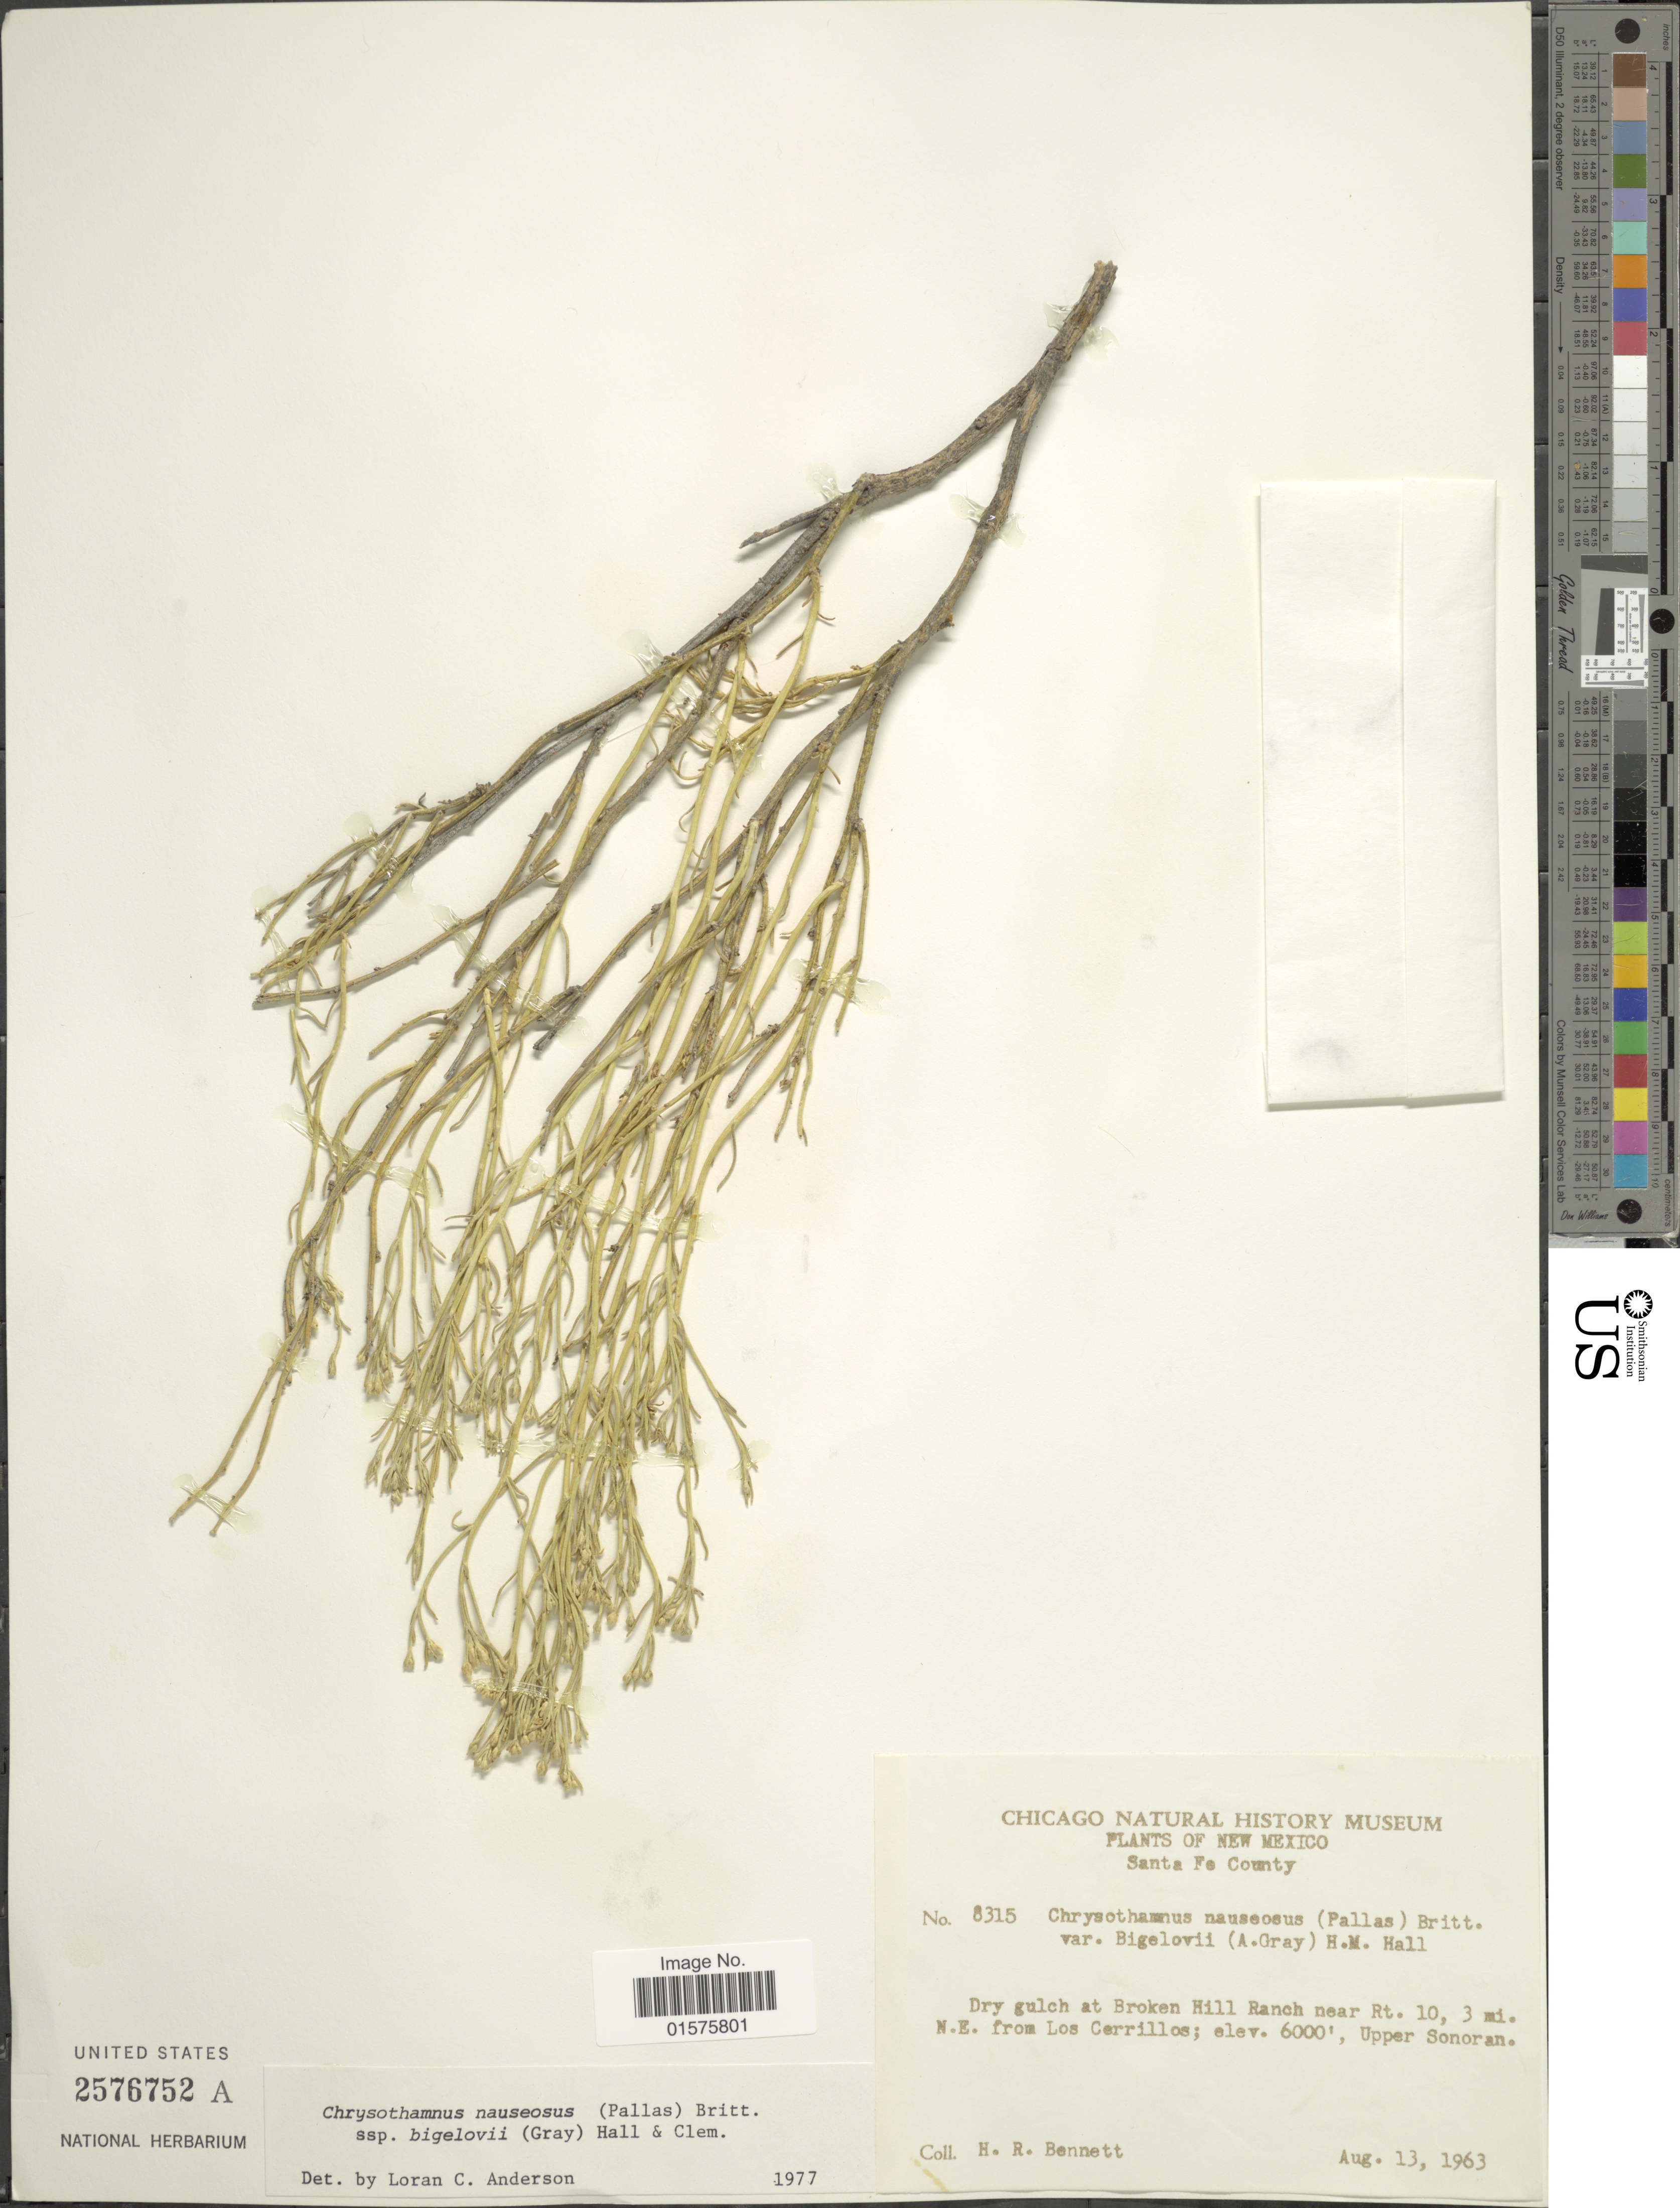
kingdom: Plantae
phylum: Tracheophyta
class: Magnoliopsida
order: Asterales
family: Asteraceae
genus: Ericameria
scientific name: Ericameria nauseosa var. bigelovii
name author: (A. Gray) G.L. Nesom & G.I. Baird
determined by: Urbatsch, Lowell E., Curator (LSU), Louisiana State University (UNITED STATES)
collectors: H. R. Bennett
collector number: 8315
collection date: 1963-08-13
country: United States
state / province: New Mexico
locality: Santa Fe County. Broken Hill Ranch near Rt. 10, 3 mi. N. E. from Los Cerrillos. Upper Sonoran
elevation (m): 1829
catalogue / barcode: US 2576752A